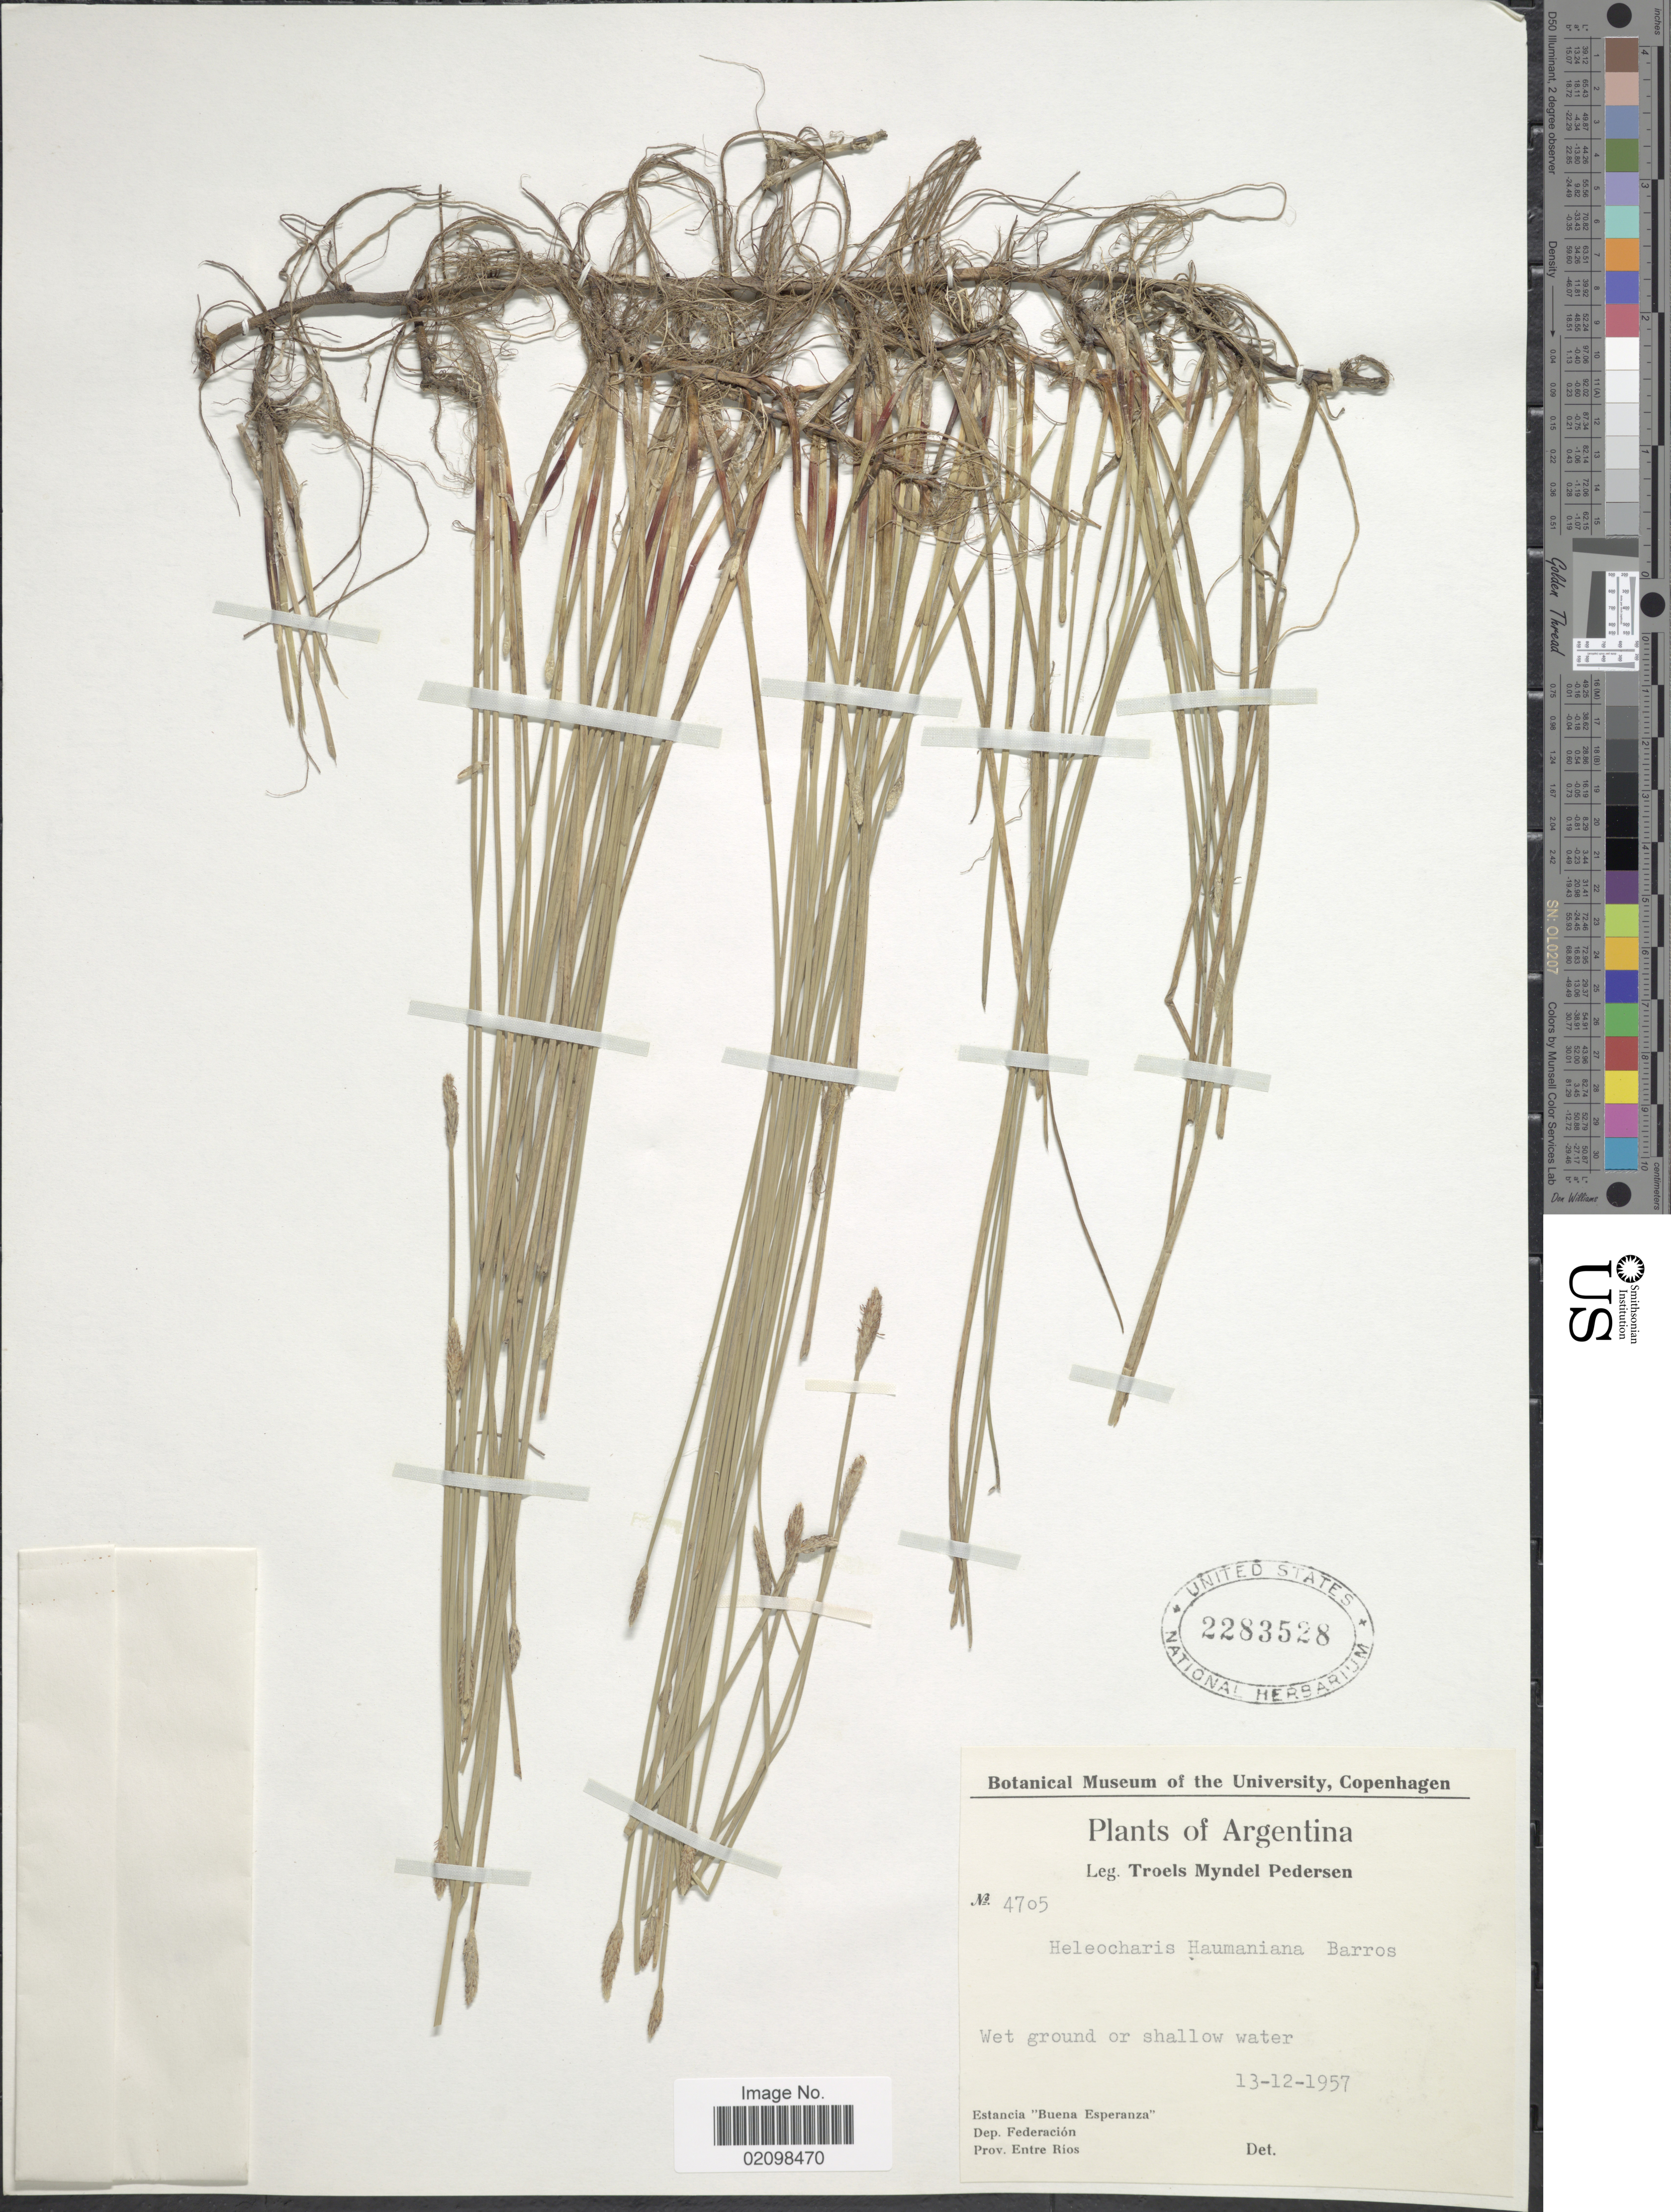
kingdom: Plantae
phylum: Tracheophyta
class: Liliopsida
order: Poales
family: Cyperaceae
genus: Eleocharis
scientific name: Eleocharis haumaniana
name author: Barros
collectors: T. Pederson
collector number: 4705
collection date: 1957-12-13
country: Argentina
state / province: Entre Rios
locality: Estancia "Buena Esperanza"Dep. Federación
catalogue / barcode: US 2283528